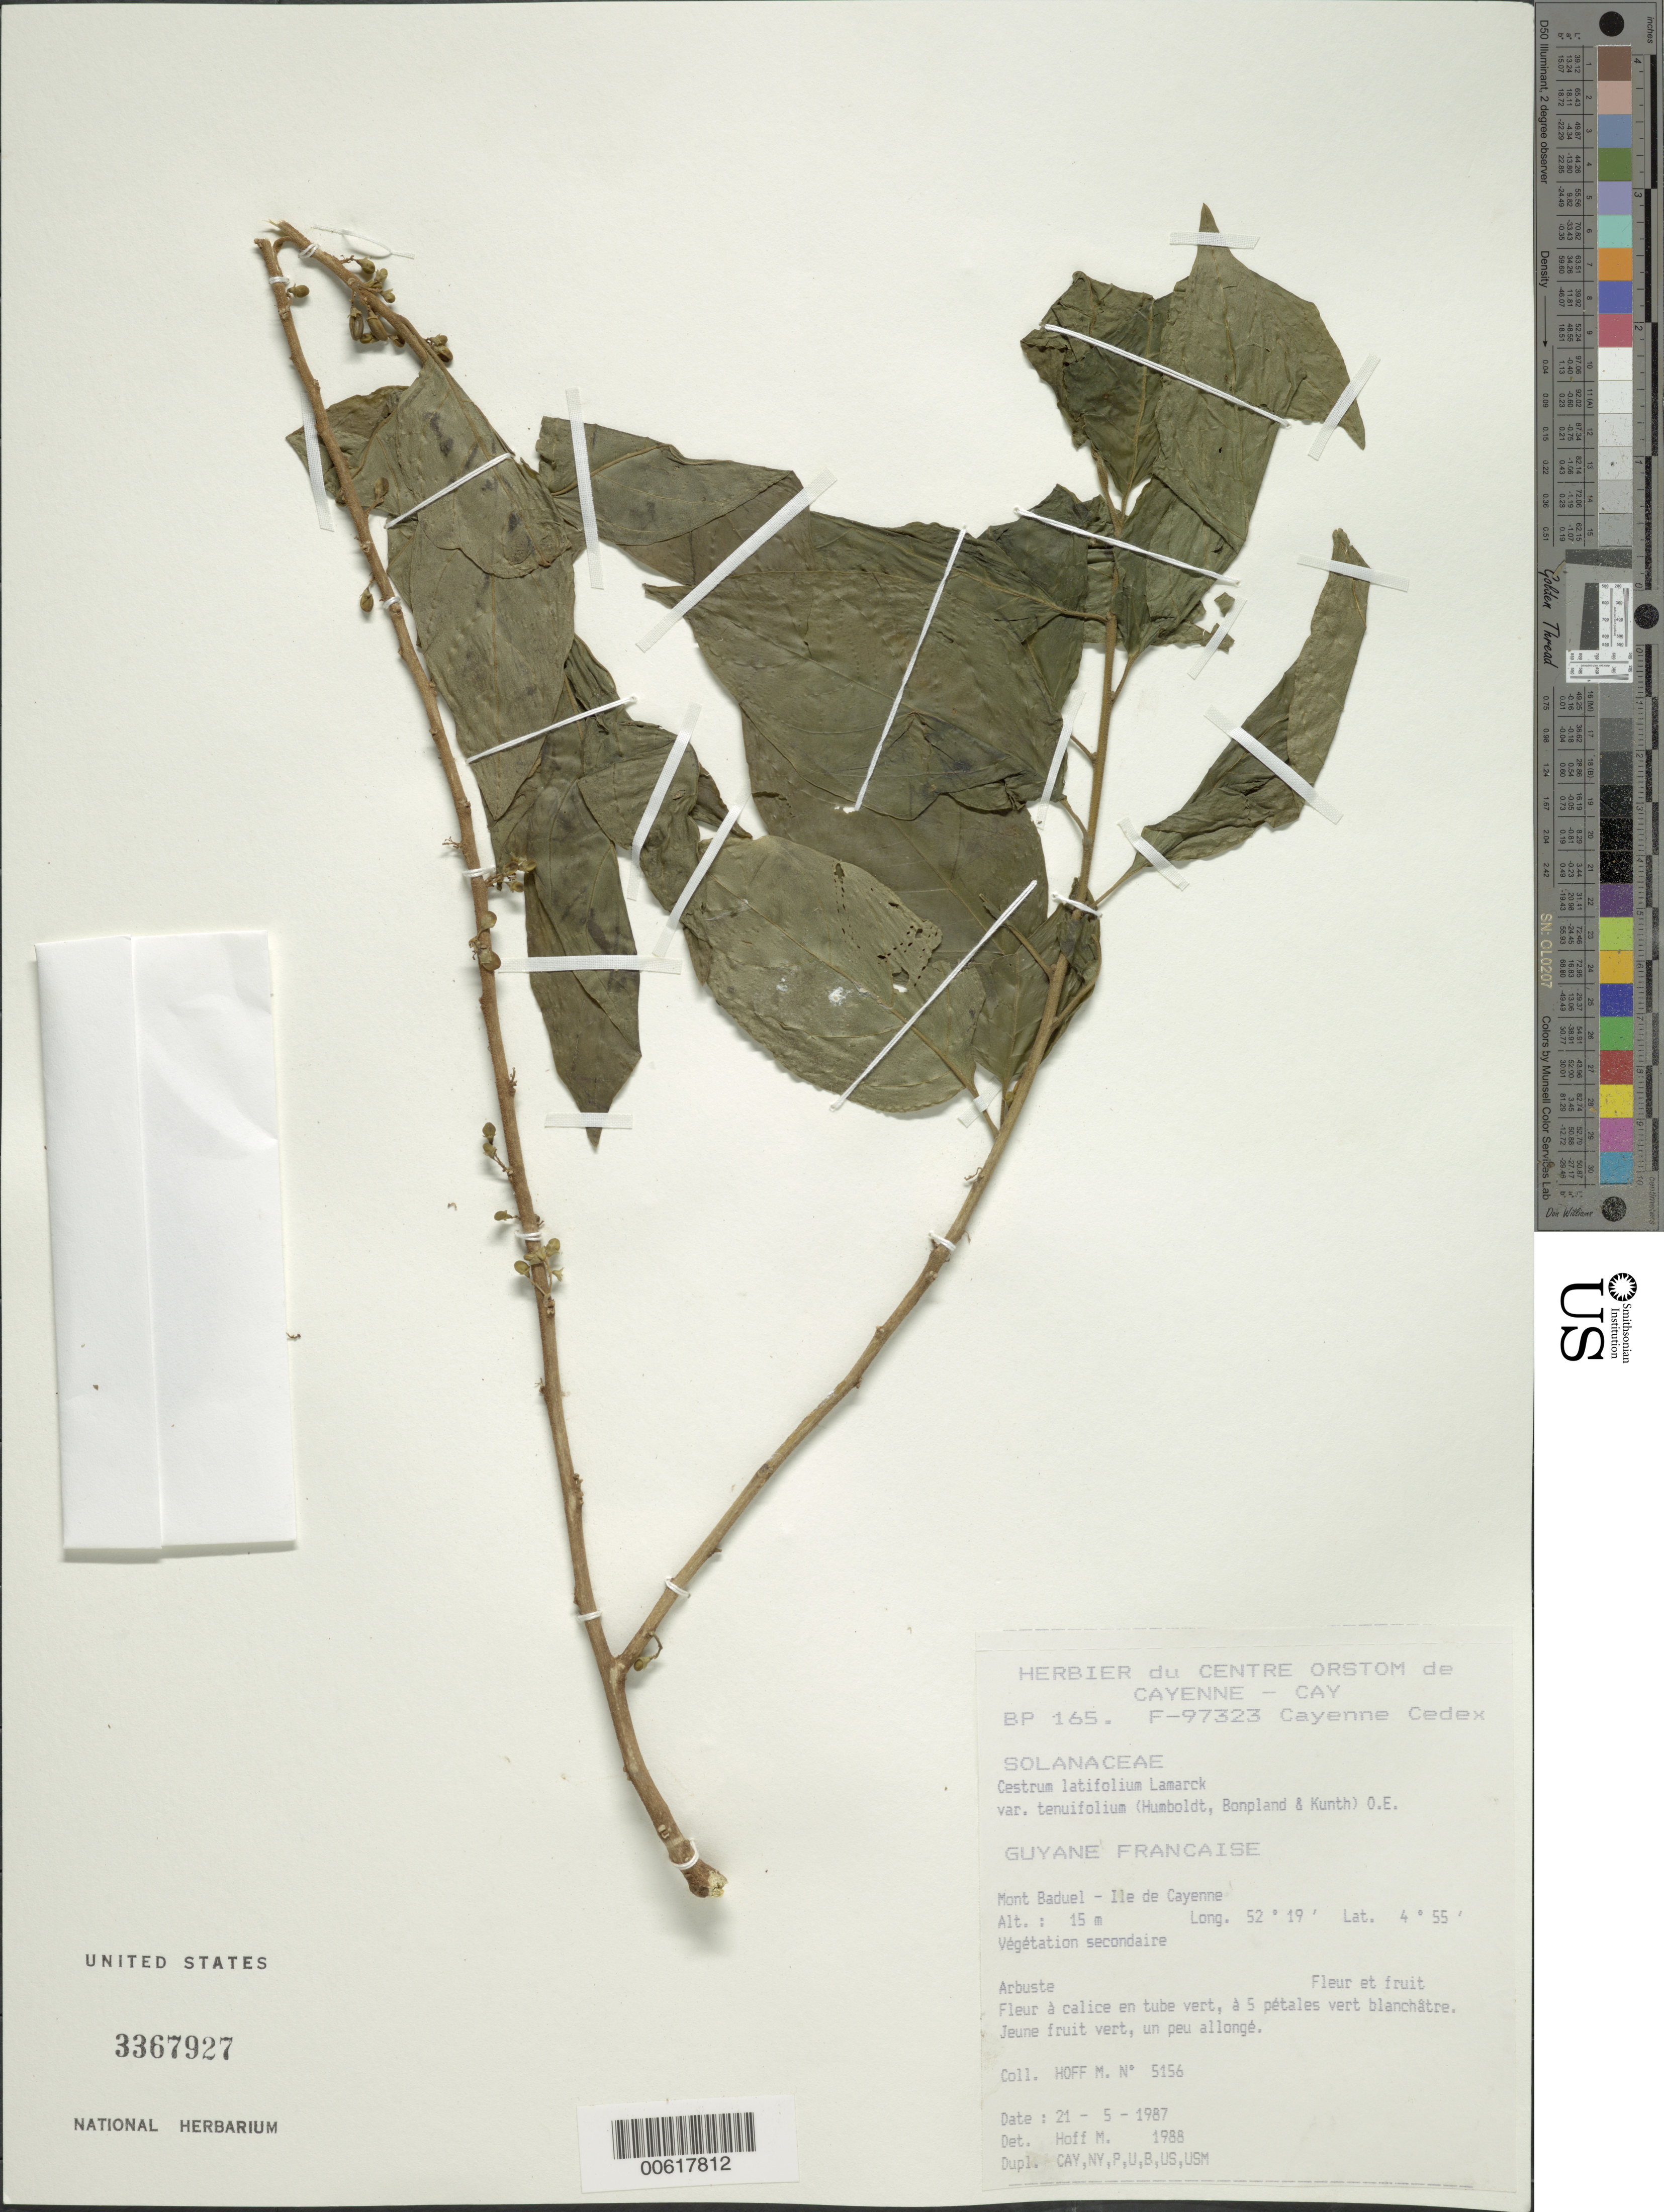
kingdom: Plantae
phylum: Tracheophyta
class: Magnoliopsida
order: Solanales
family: Solanaceae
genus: Cestrum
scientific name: Cestrum latifolium var. tenuiflorum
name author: (Kunth) O.E. Schulz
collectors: M. Hoff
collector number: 5156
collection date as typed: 21-May-87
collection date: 1987-05-21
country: French Guiana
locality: Mont Baduel, Ile de Cayenne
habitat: Secondary vegetation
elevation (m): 15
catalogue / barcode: US 3367927